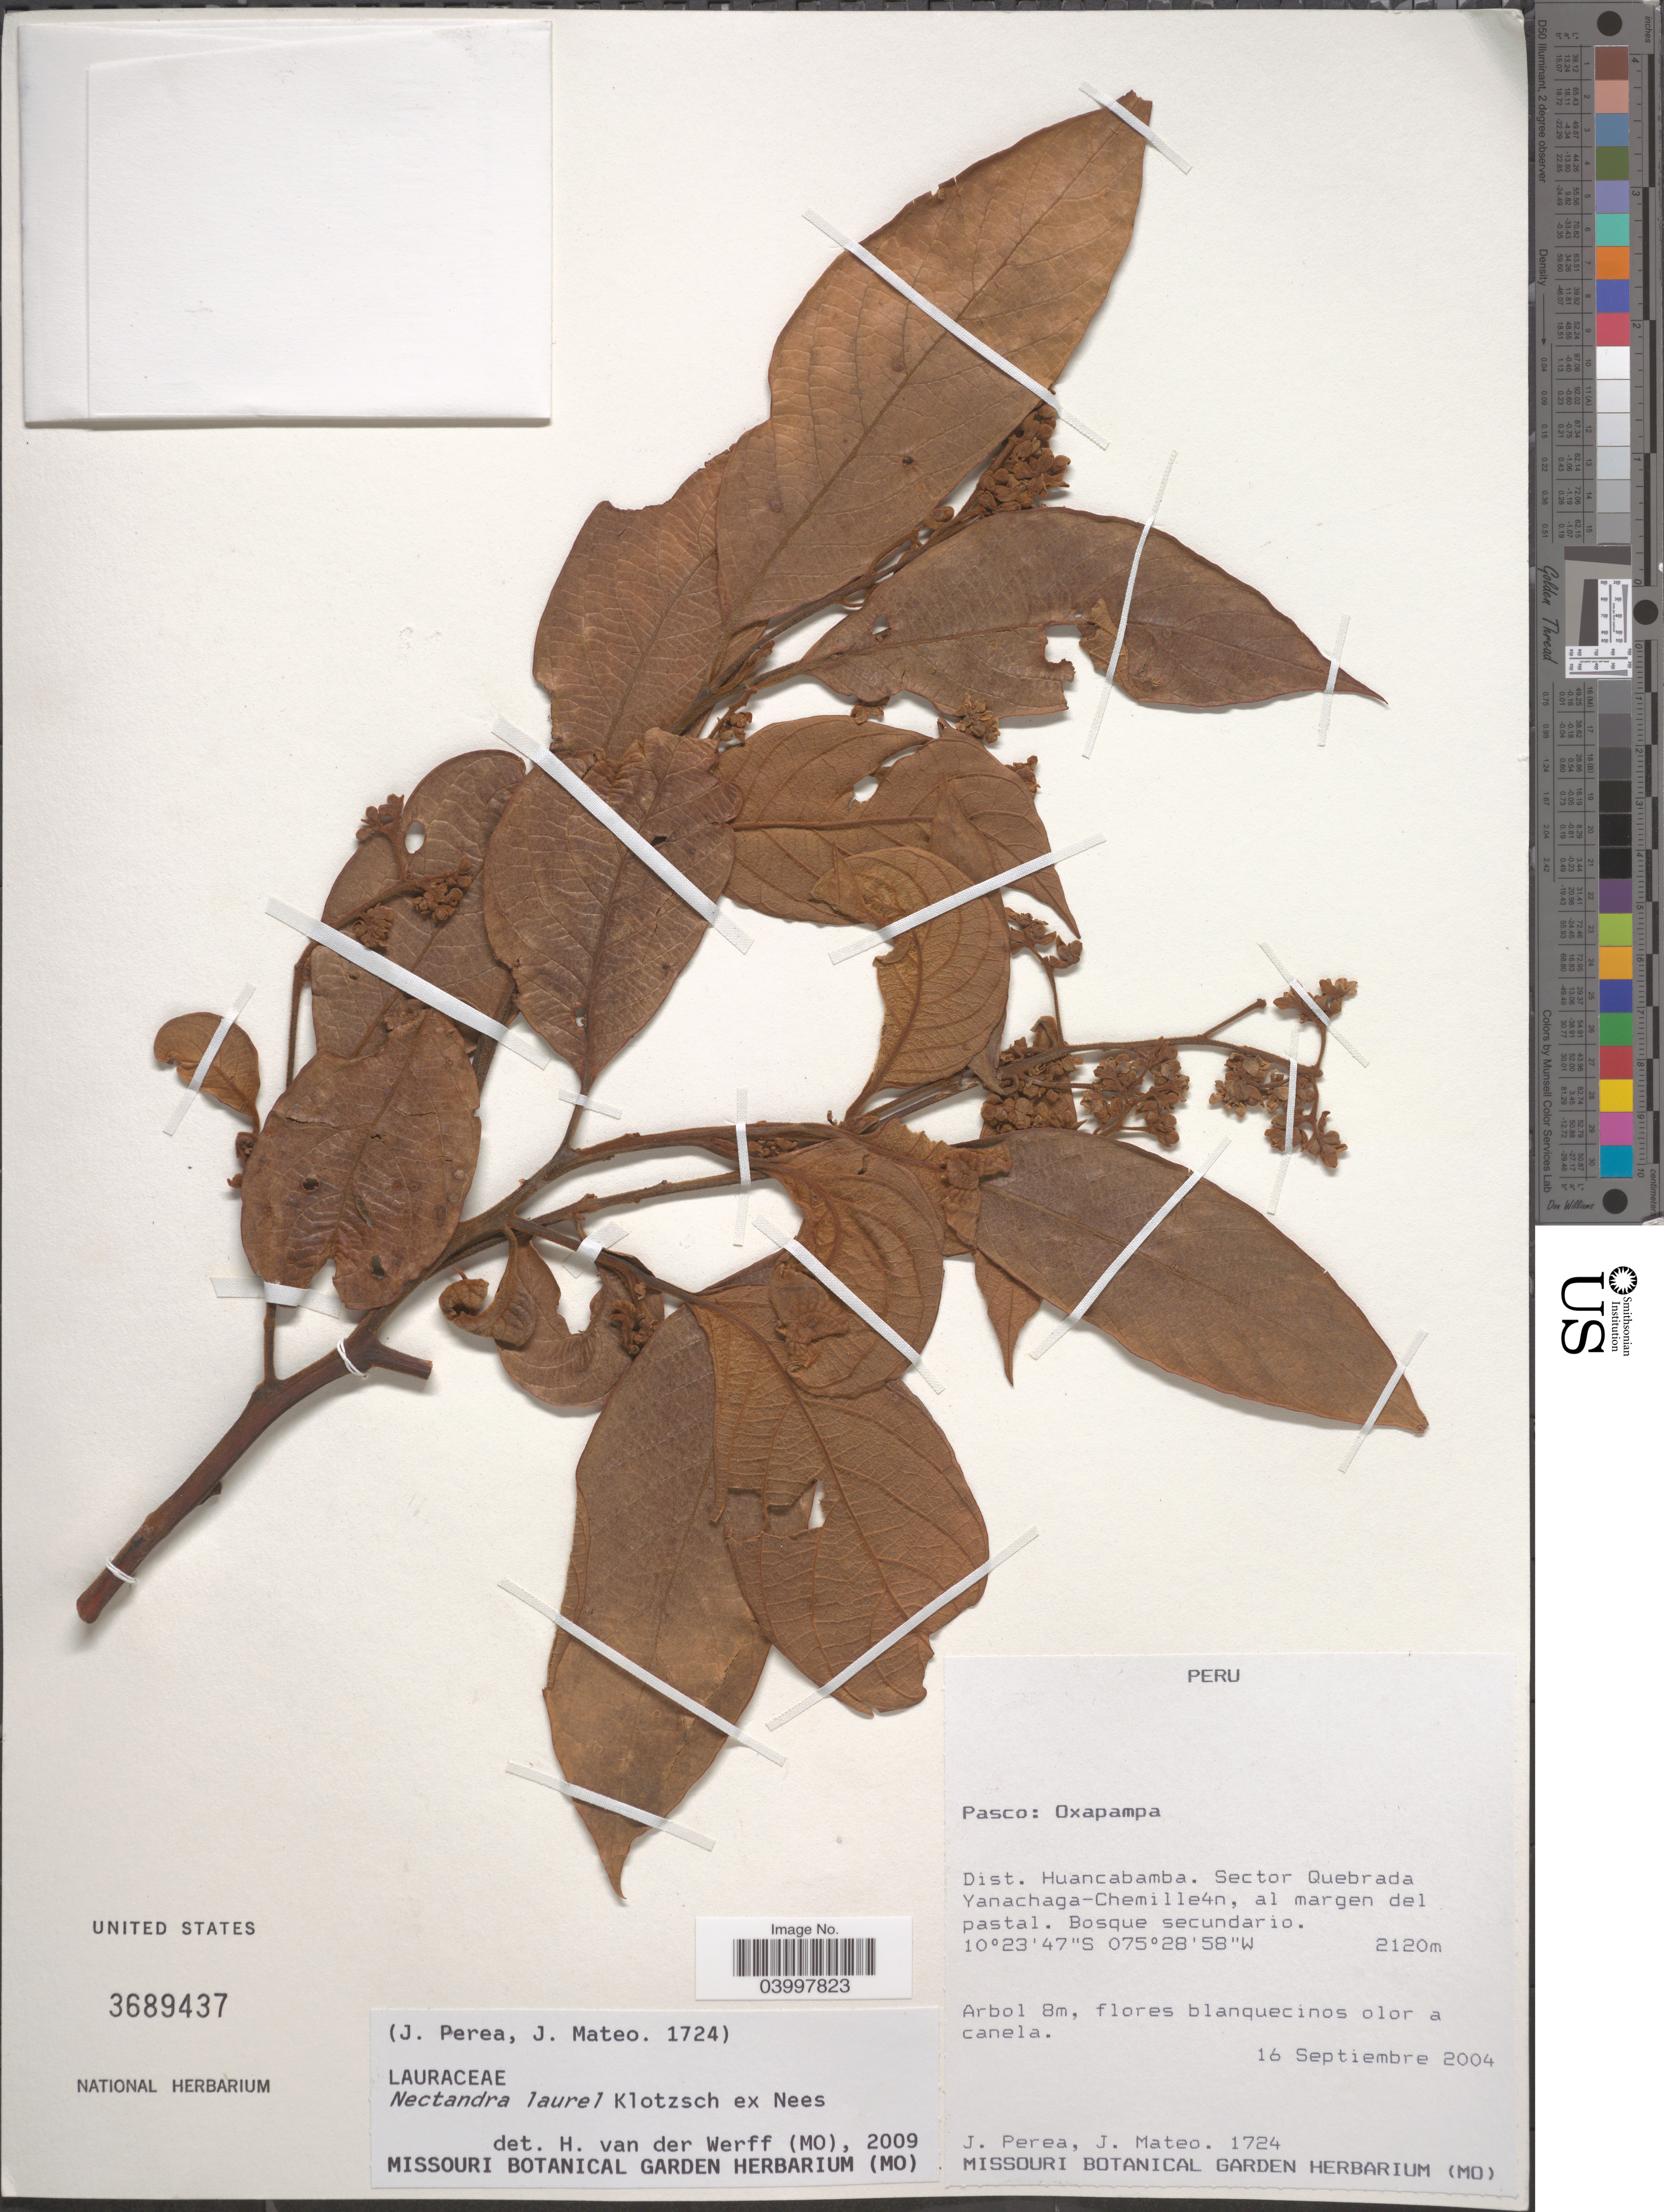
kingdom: Plantae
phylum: Tracheophyta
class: Magnoliopsida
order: Laurales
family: Lauraceae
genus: Nectandra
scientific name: Nectandra laurel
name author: Nees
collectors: J. Perea & J. Mateo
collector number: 1724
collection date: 2004-09-16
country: Peru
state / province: Pasco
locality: Oxapampa. Dist. Huancabamba. Sector Quebrada Yanachaga-Chemillen, al margen del pastal.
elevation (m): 2120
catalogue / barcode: US 3689437